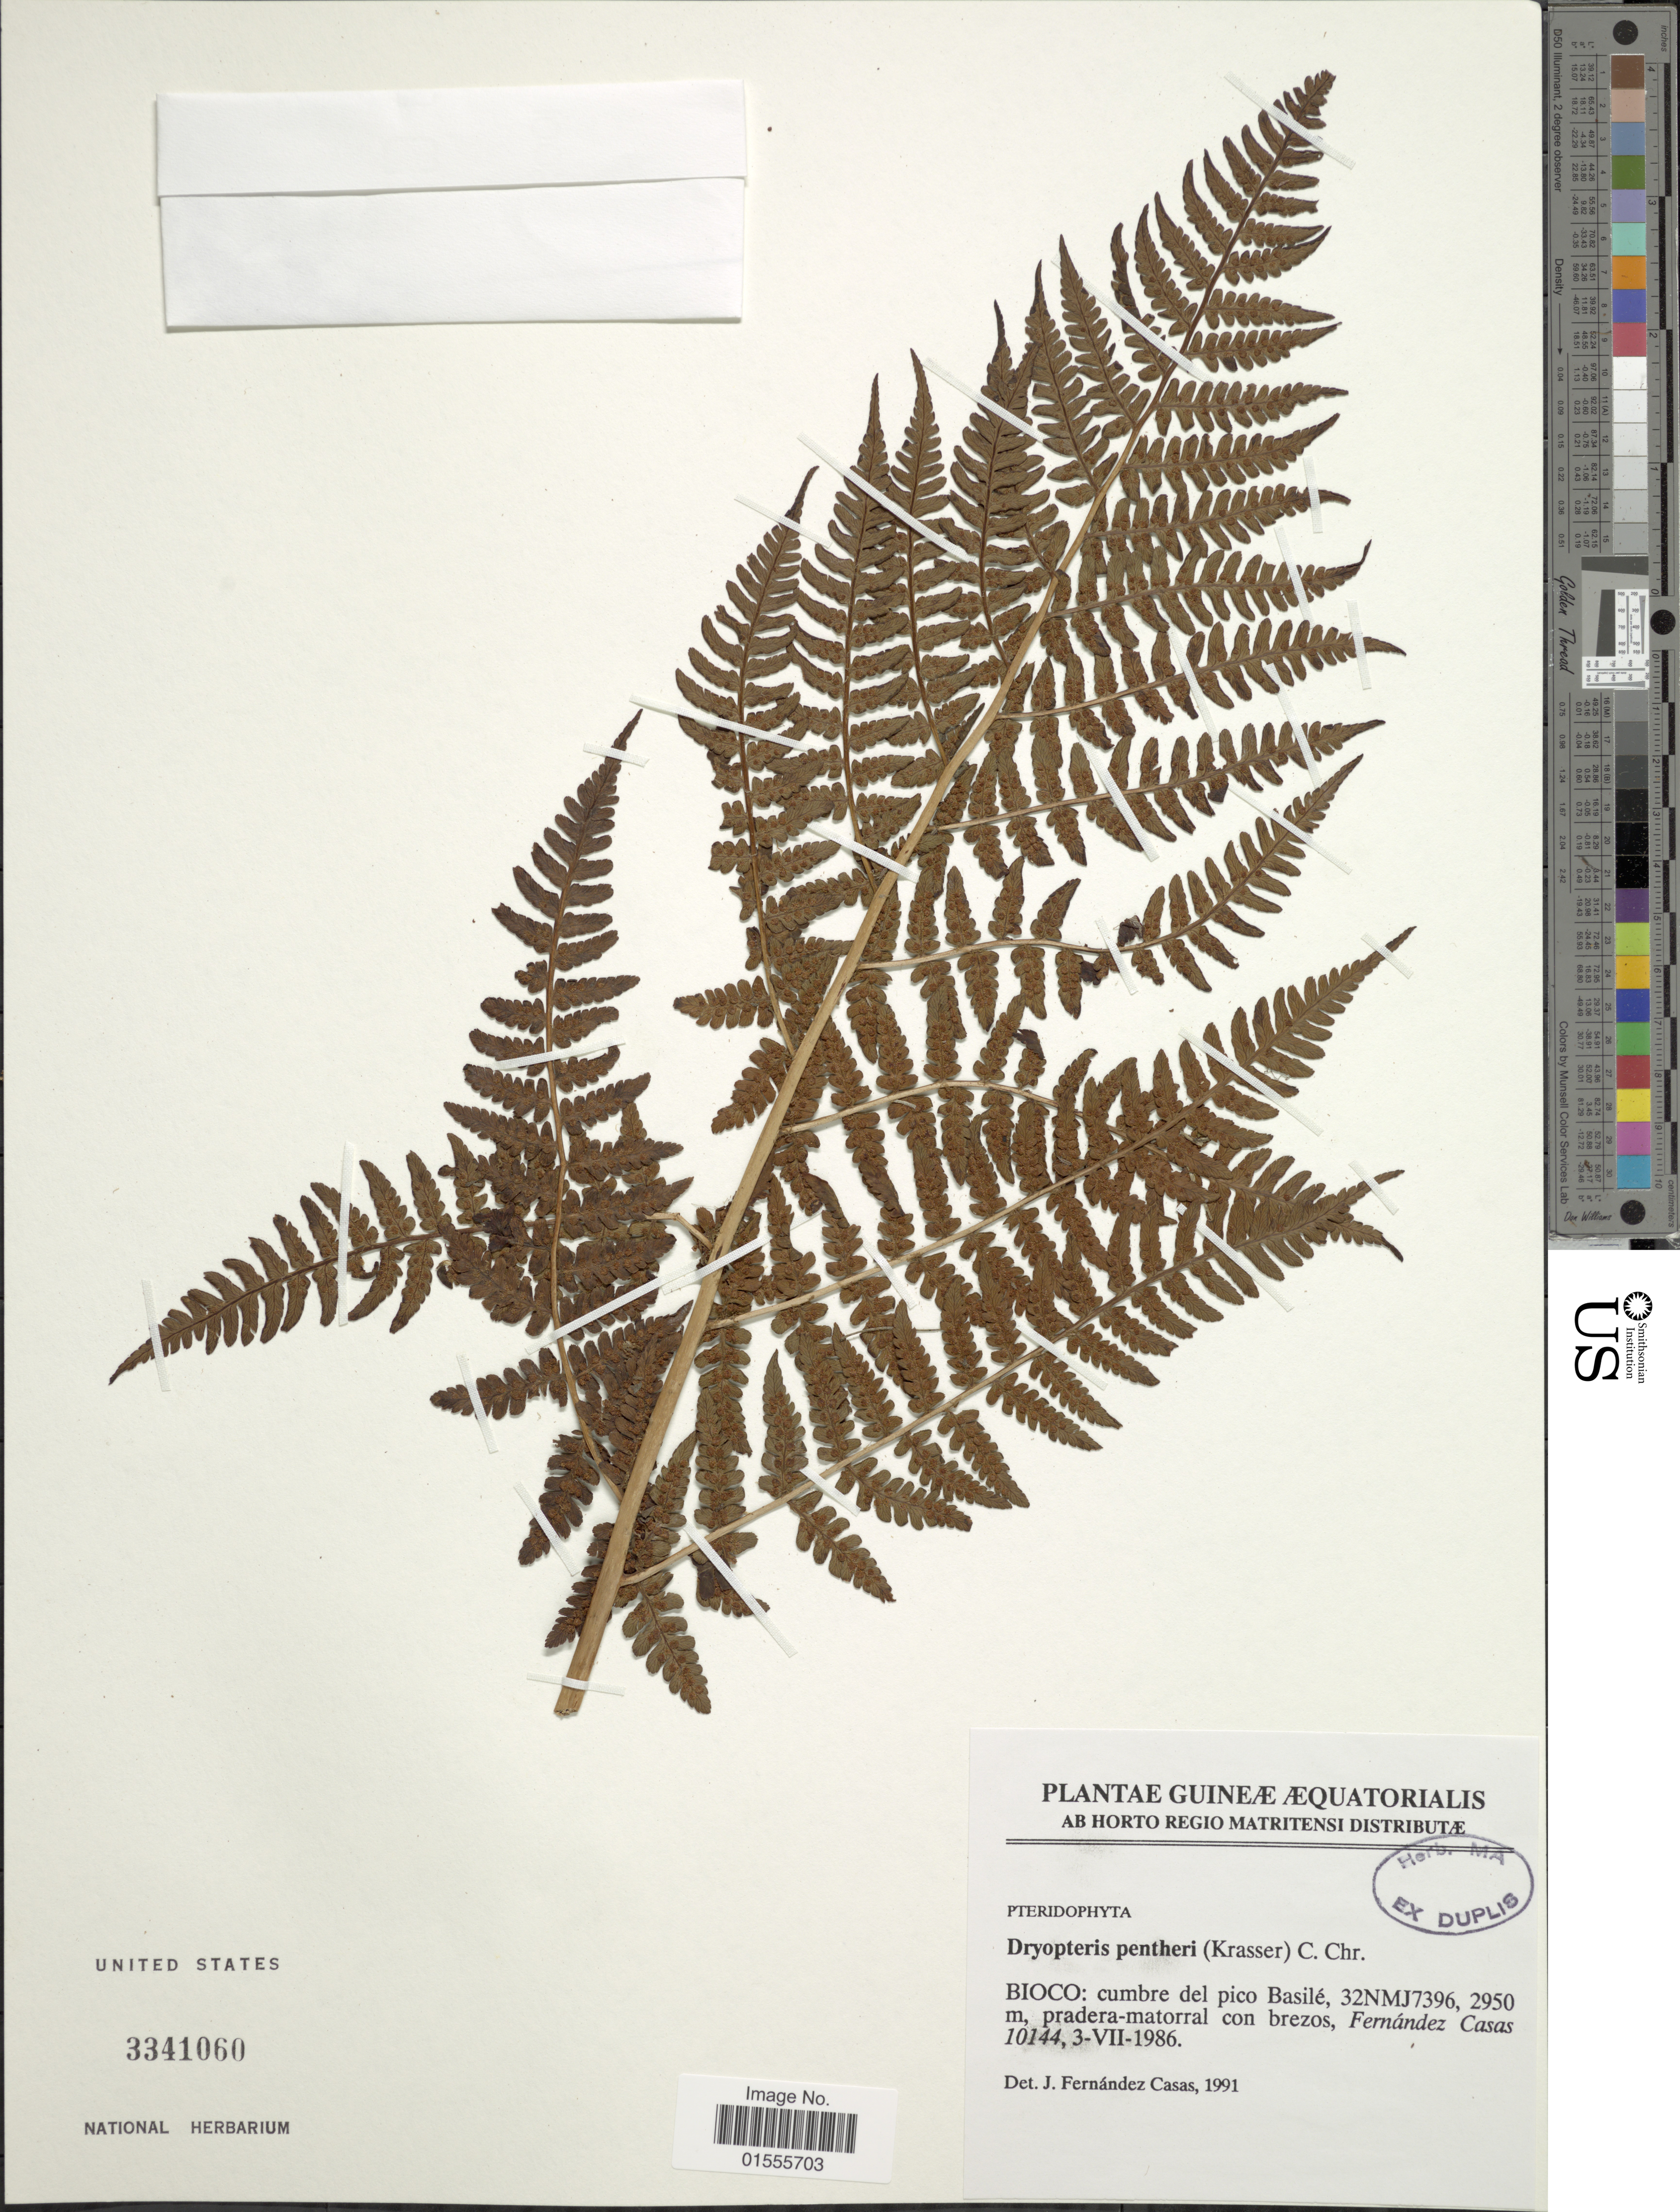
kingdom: Plantae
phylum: Tracheophyta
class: Polypodiopsida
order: Polypodiales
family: Dryopteridaceae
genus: Dryopteris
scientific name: Dryopteris pentheri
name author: (Krasser) C. Chr.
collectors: F. Casas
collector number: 10144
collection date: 1986-07-03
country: Equatorial Guinea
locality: Bioco: cumbre del pico Basilé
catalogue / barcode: US 3341060